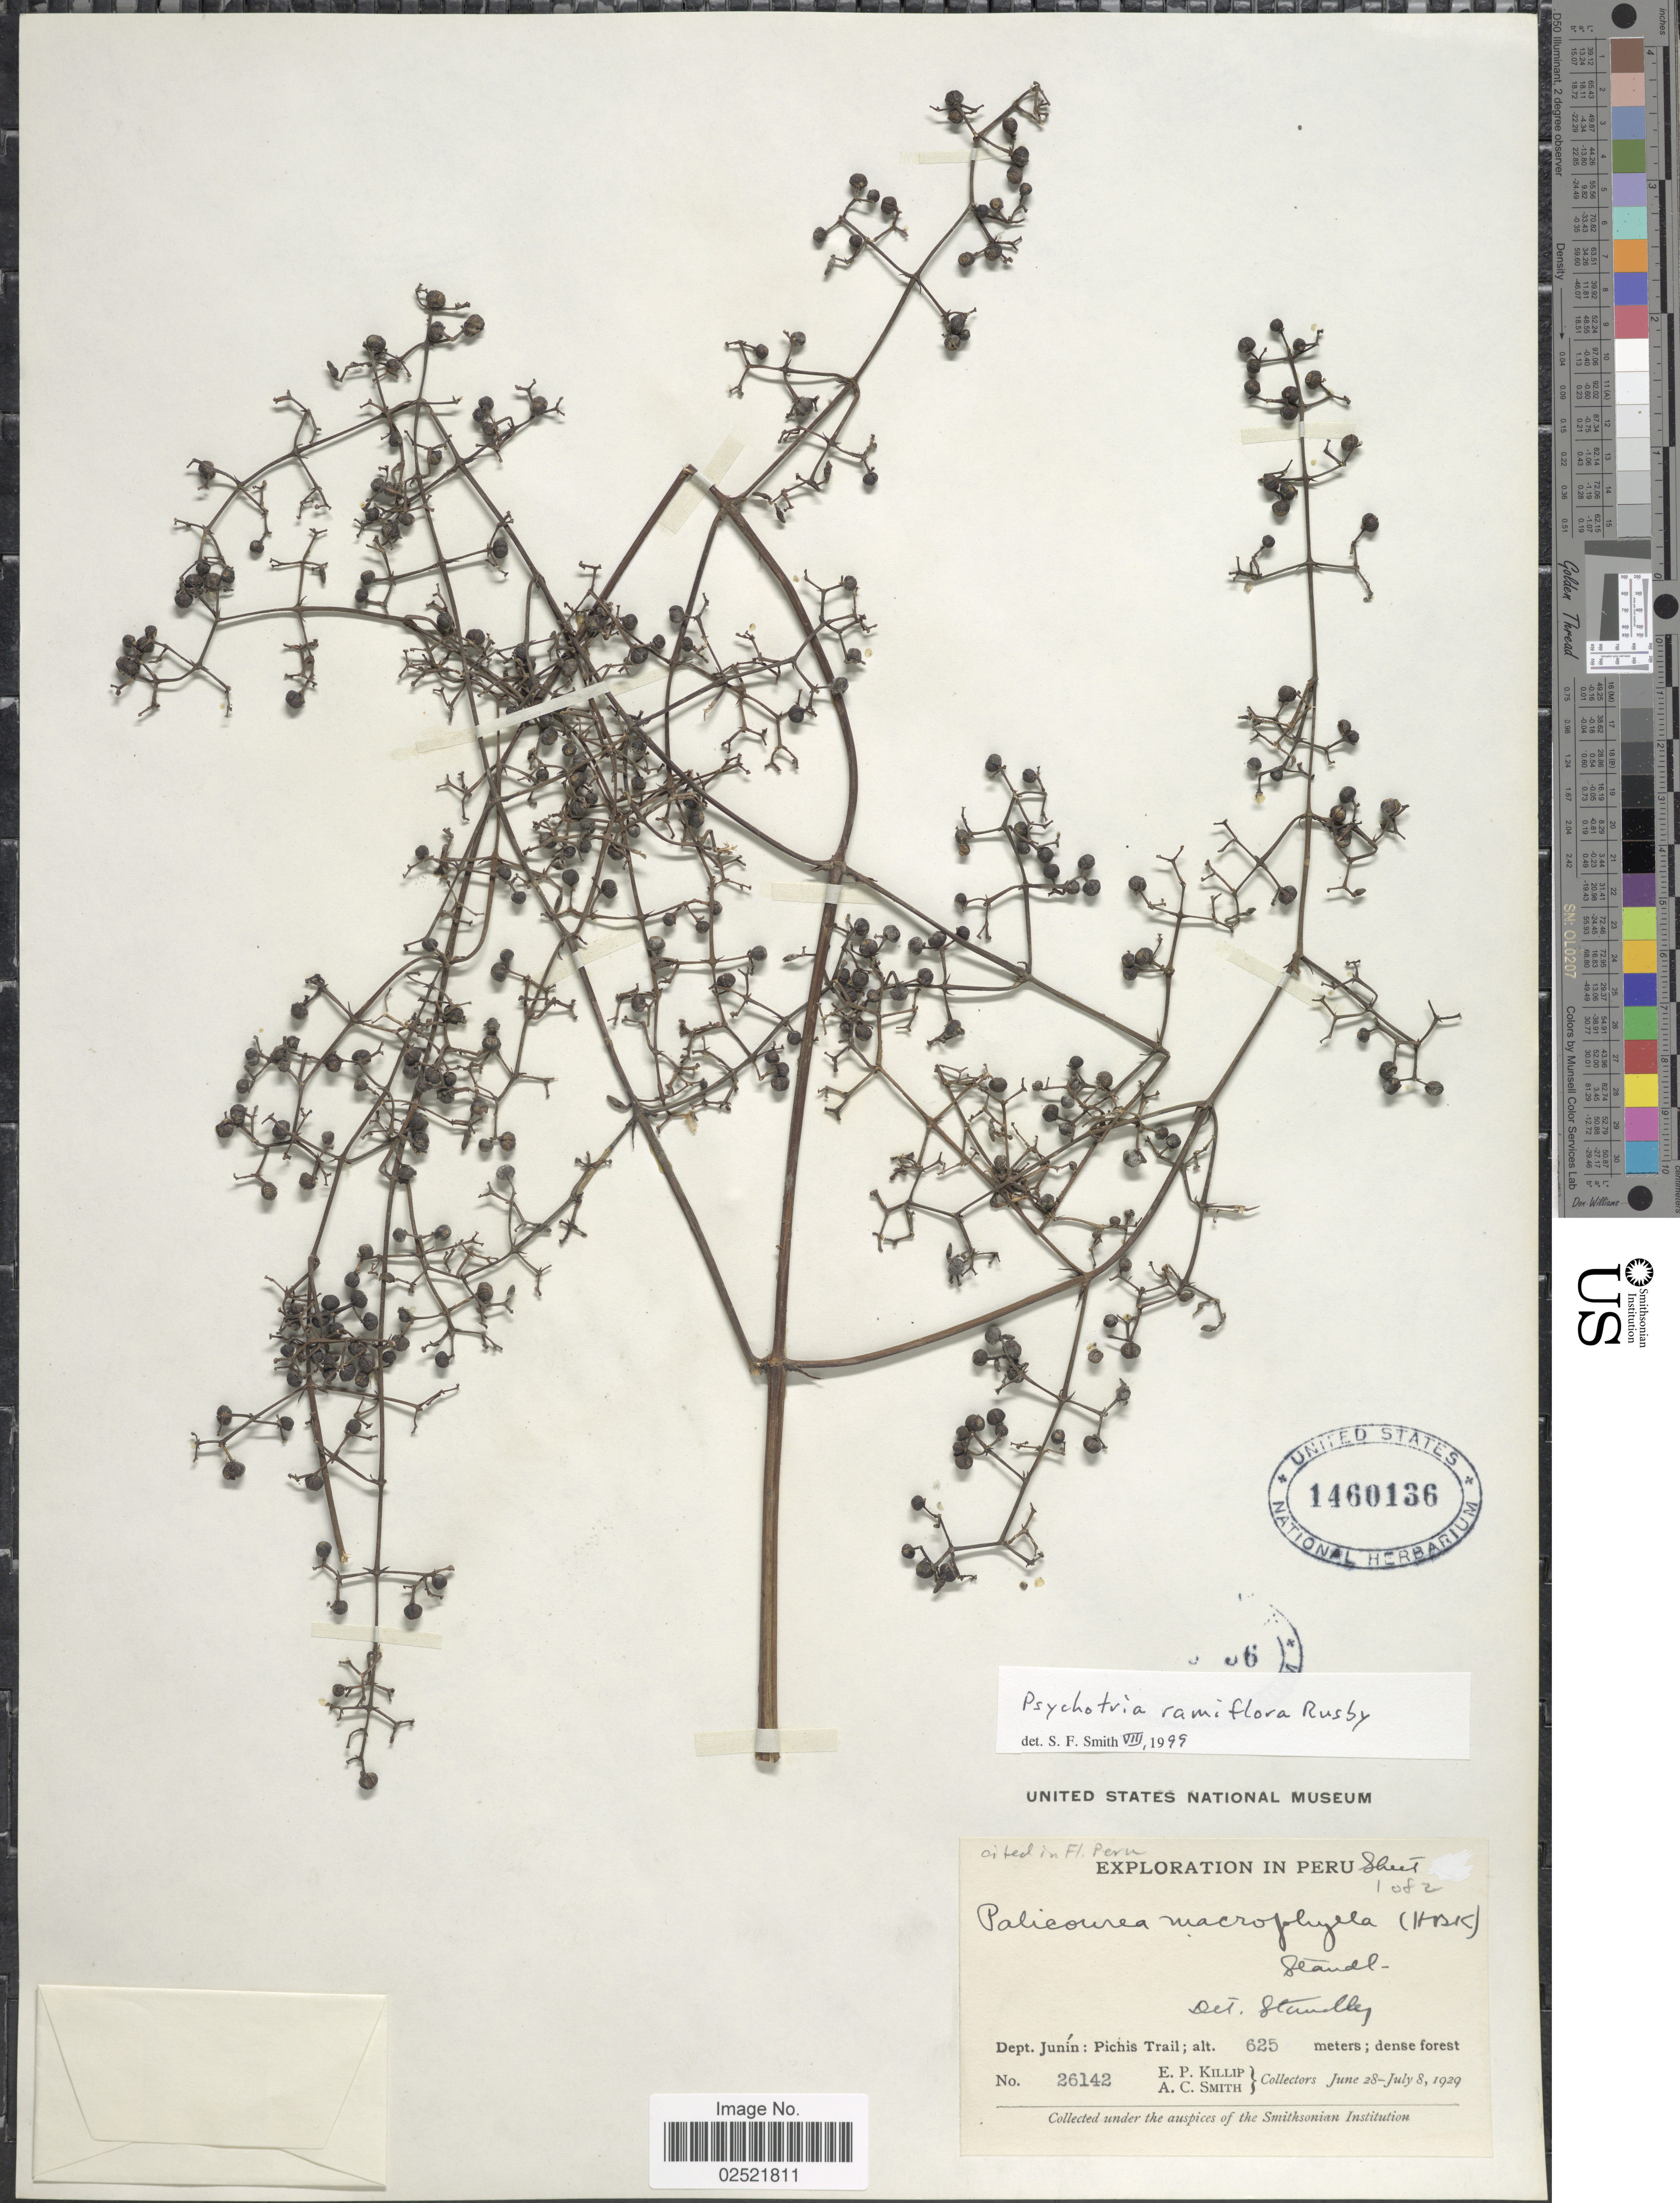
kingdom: Plantae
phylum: Tracheophyta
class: Magnoliopsida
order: Gentianales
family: Rubiaceae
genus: Psychotria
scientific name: Psychotria ramiflora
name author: Rusby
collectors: E. P. Killip & A. C. Smith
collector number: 26142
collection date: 1929-06-28/1929-07-08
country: Peru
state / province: Junín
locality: Pichis Trail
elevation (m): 625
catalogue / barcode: US 1460136